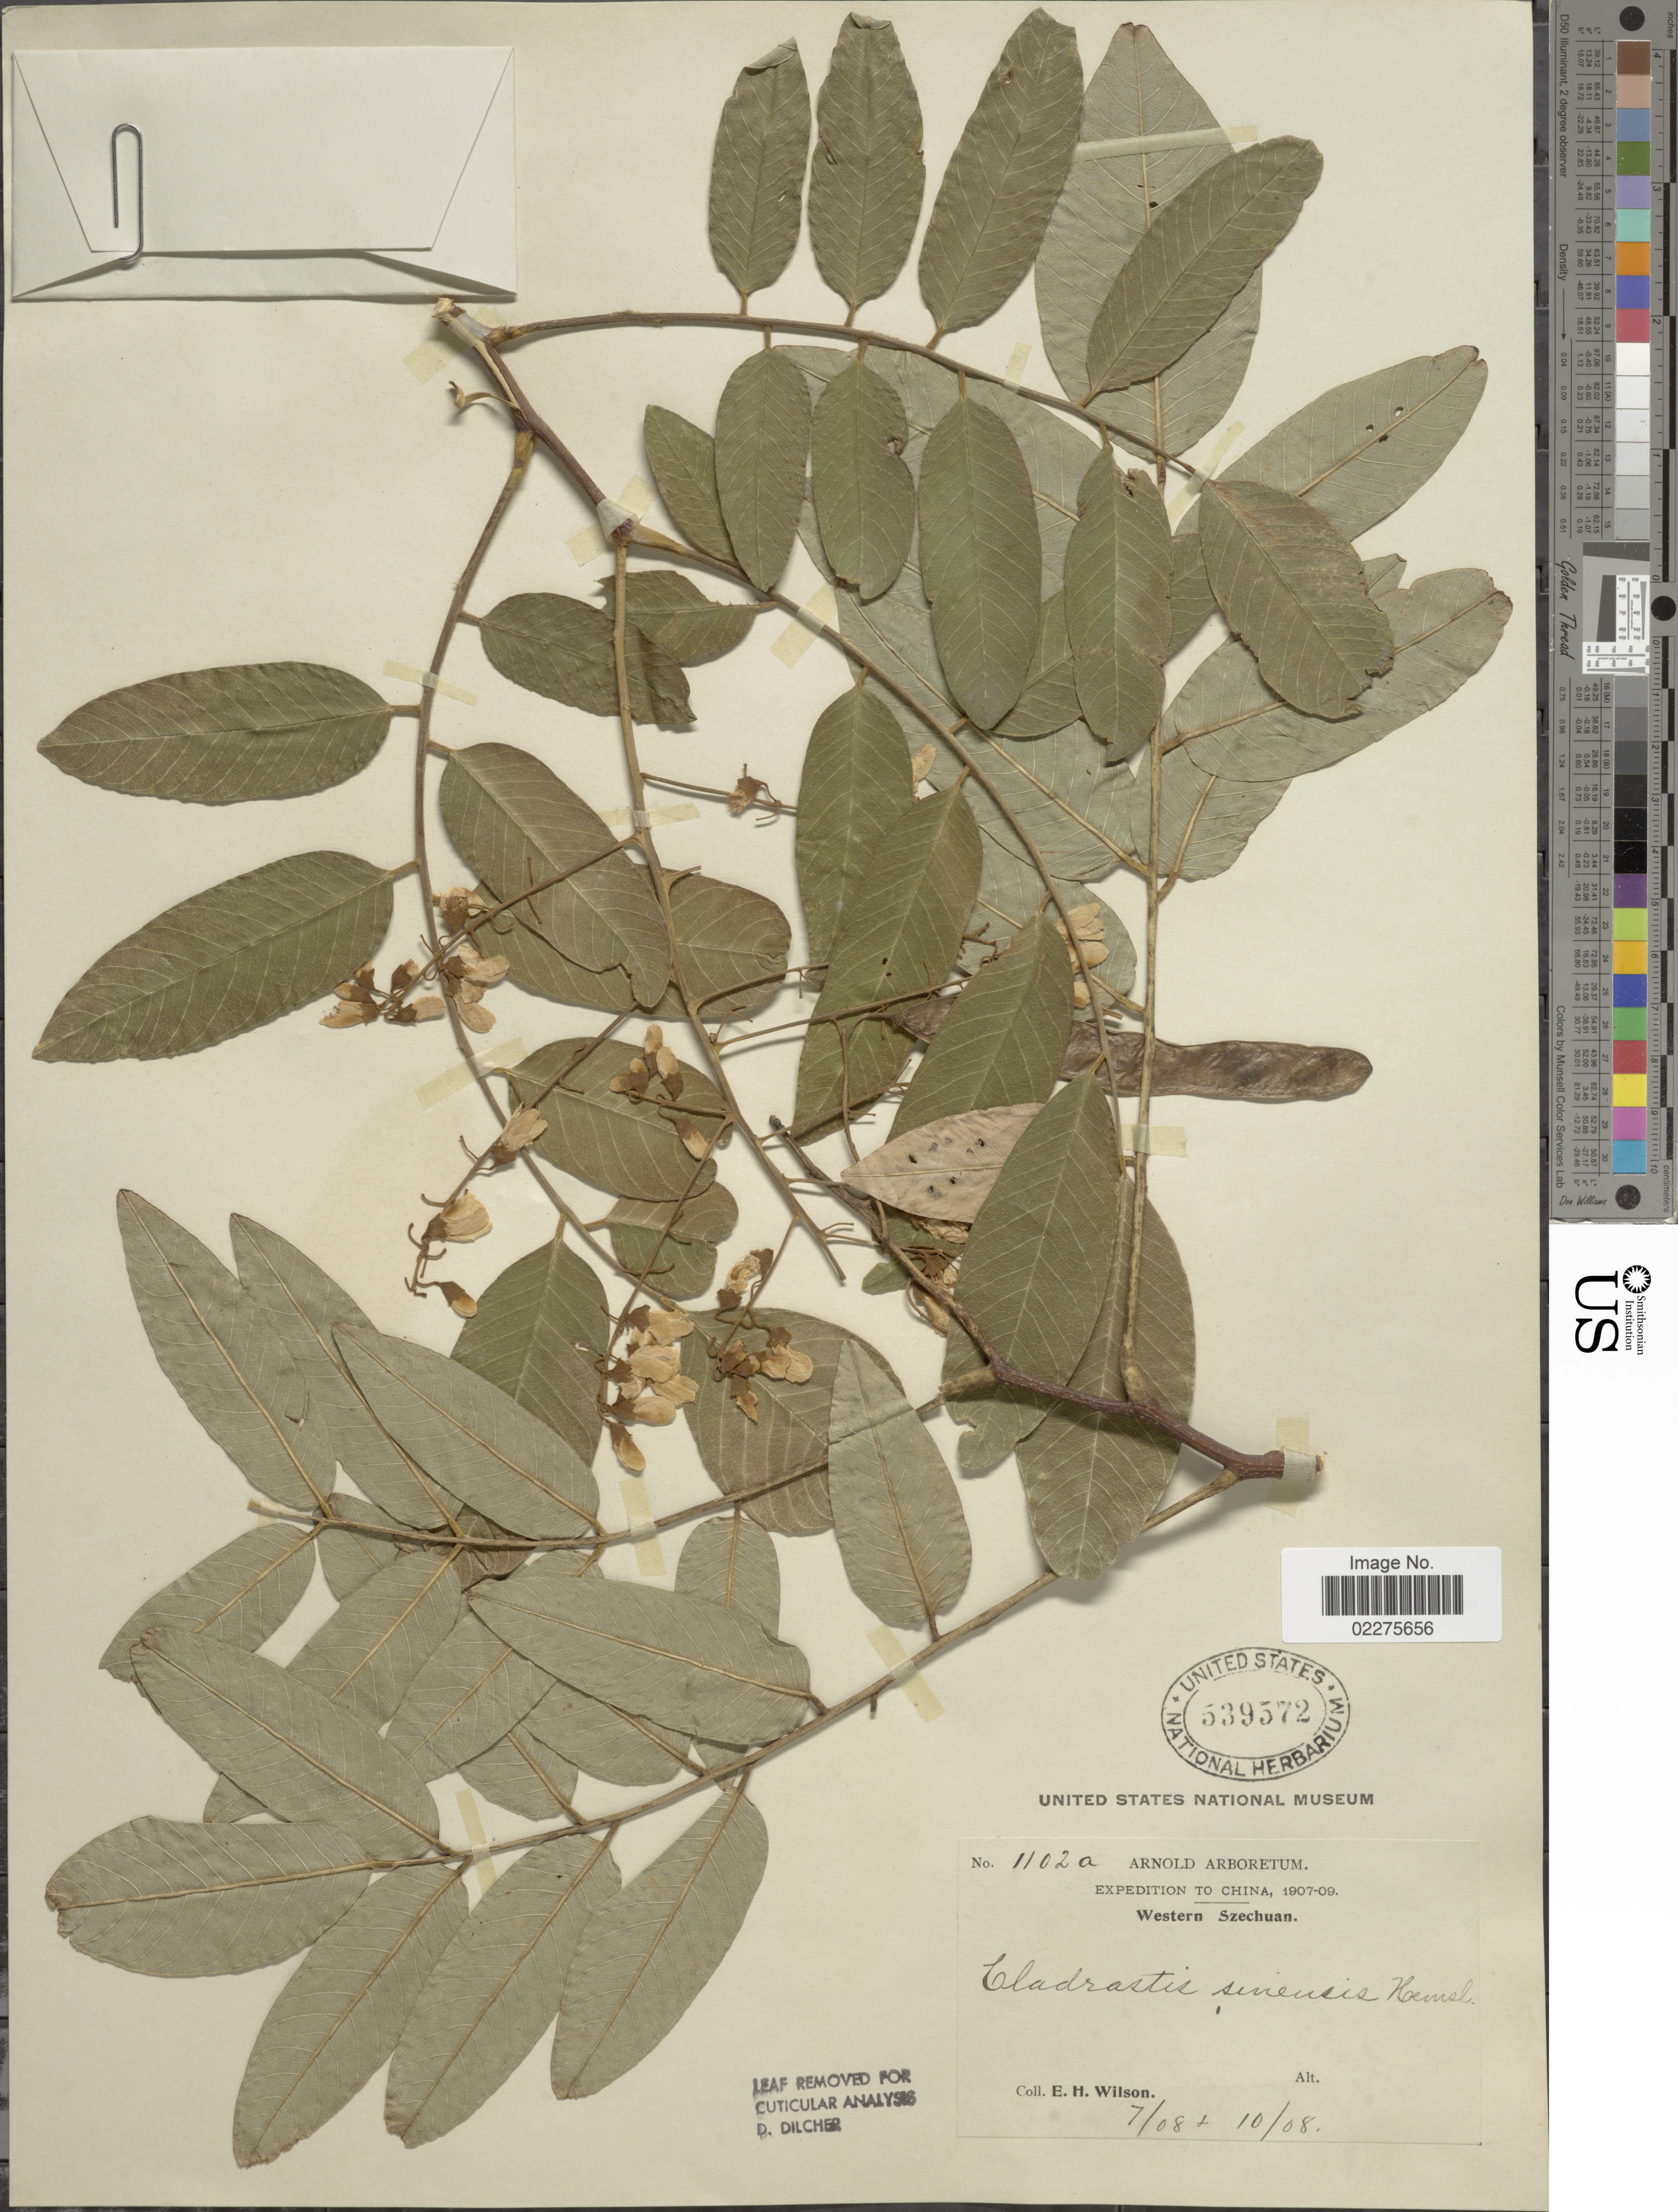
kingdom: Plantae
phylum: Tracheophyta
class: Magnoliopsida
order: Fabales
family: Fabaceae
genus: Cladrastis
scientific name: Cladrastis sinensis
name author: Hemsl.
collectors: E. Wilson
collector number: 1102a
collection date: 1908-07/1908-10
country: China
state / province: Sichuan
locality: Western Szechuan.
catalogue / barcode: US 539572